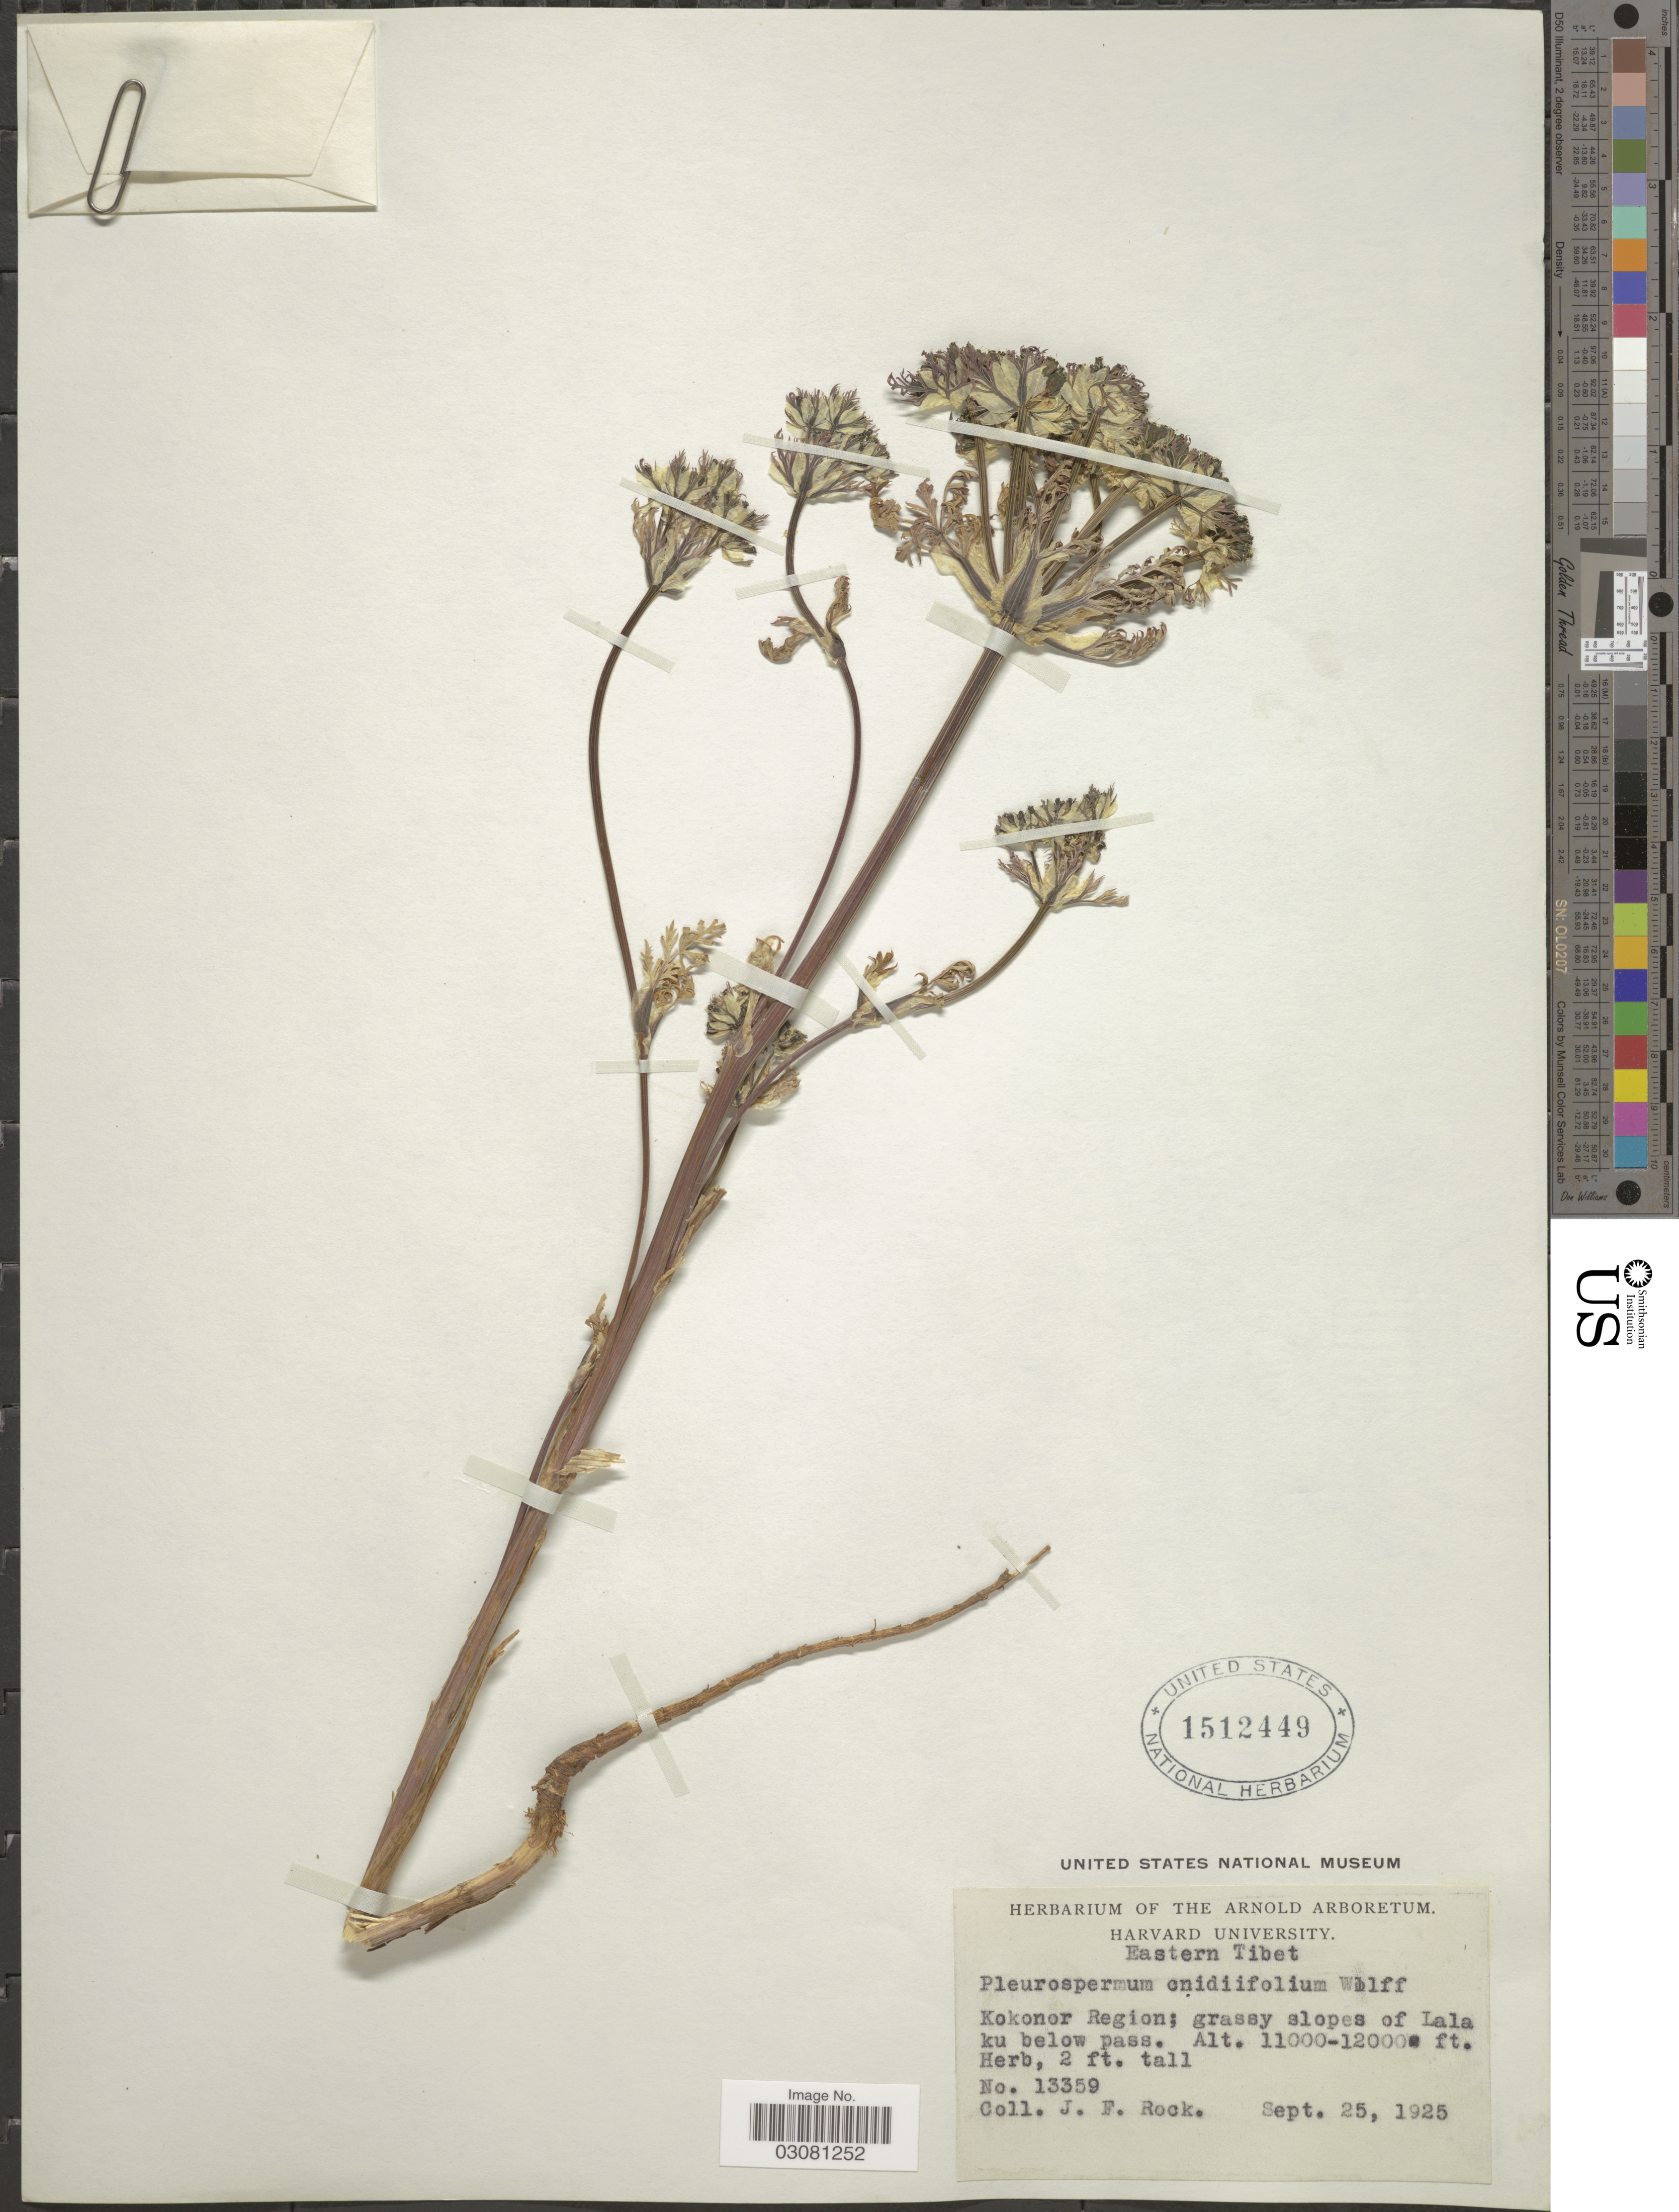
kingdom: Plantae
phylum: Tracheophyta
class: Magnoliopsida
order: Apiales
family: Apiaceae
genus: Pleurospermum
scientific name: Pleurospermum cnidiifolium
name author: H. Wolff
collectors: J. Rock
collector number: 13359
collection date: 1925-09-25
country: China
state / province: Xizang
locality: Eastern Tibet. Kokonor Region; grassy slopes of Lala ku below pass.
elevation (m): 3353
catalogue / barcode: US 1512449